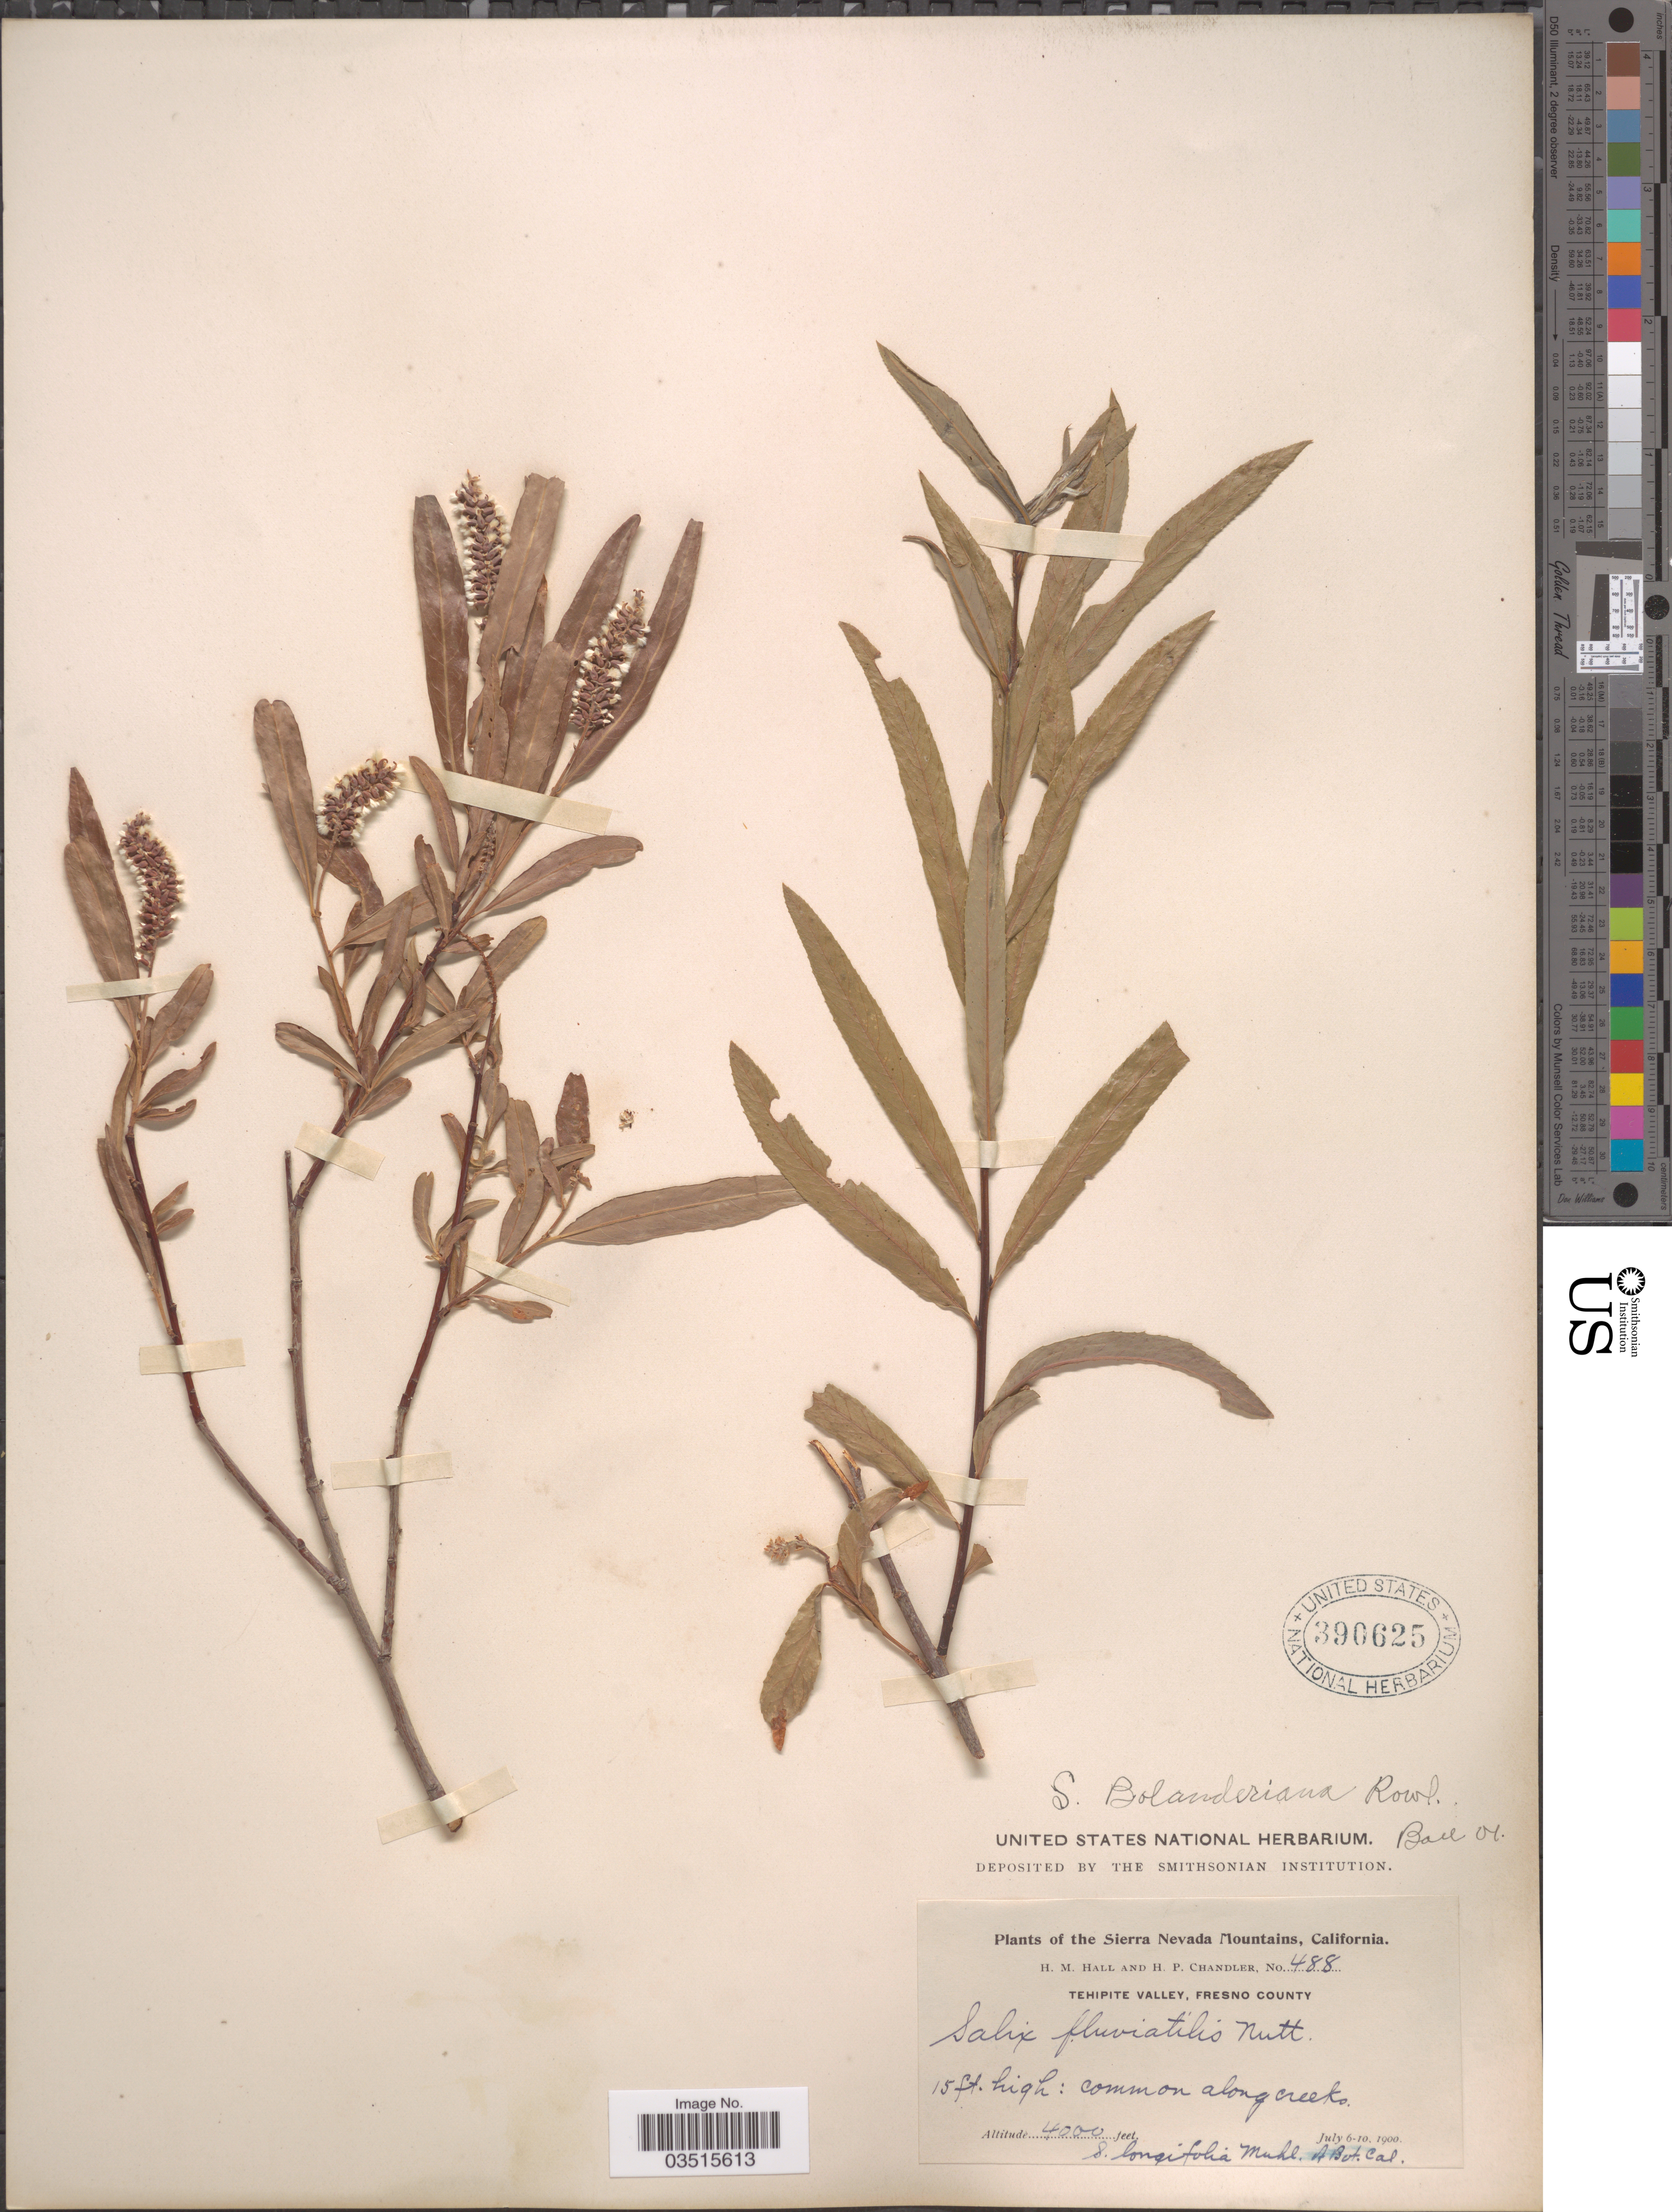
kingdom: Plantae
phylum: Tracheophyta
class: Magnoliopsida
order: Malpighiales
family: Salicaceae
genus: Salix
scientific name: Salix melanopsis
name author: Nutt.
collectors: H. M. Hall & H. Chandler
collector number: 488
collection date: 1900-07-06/1900-07-10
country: United States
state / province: California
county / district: Fresno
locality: The Sierra Nevada Mountains. Tehipite Valley, Fresno County.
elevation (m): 1219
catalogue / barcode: US 390625